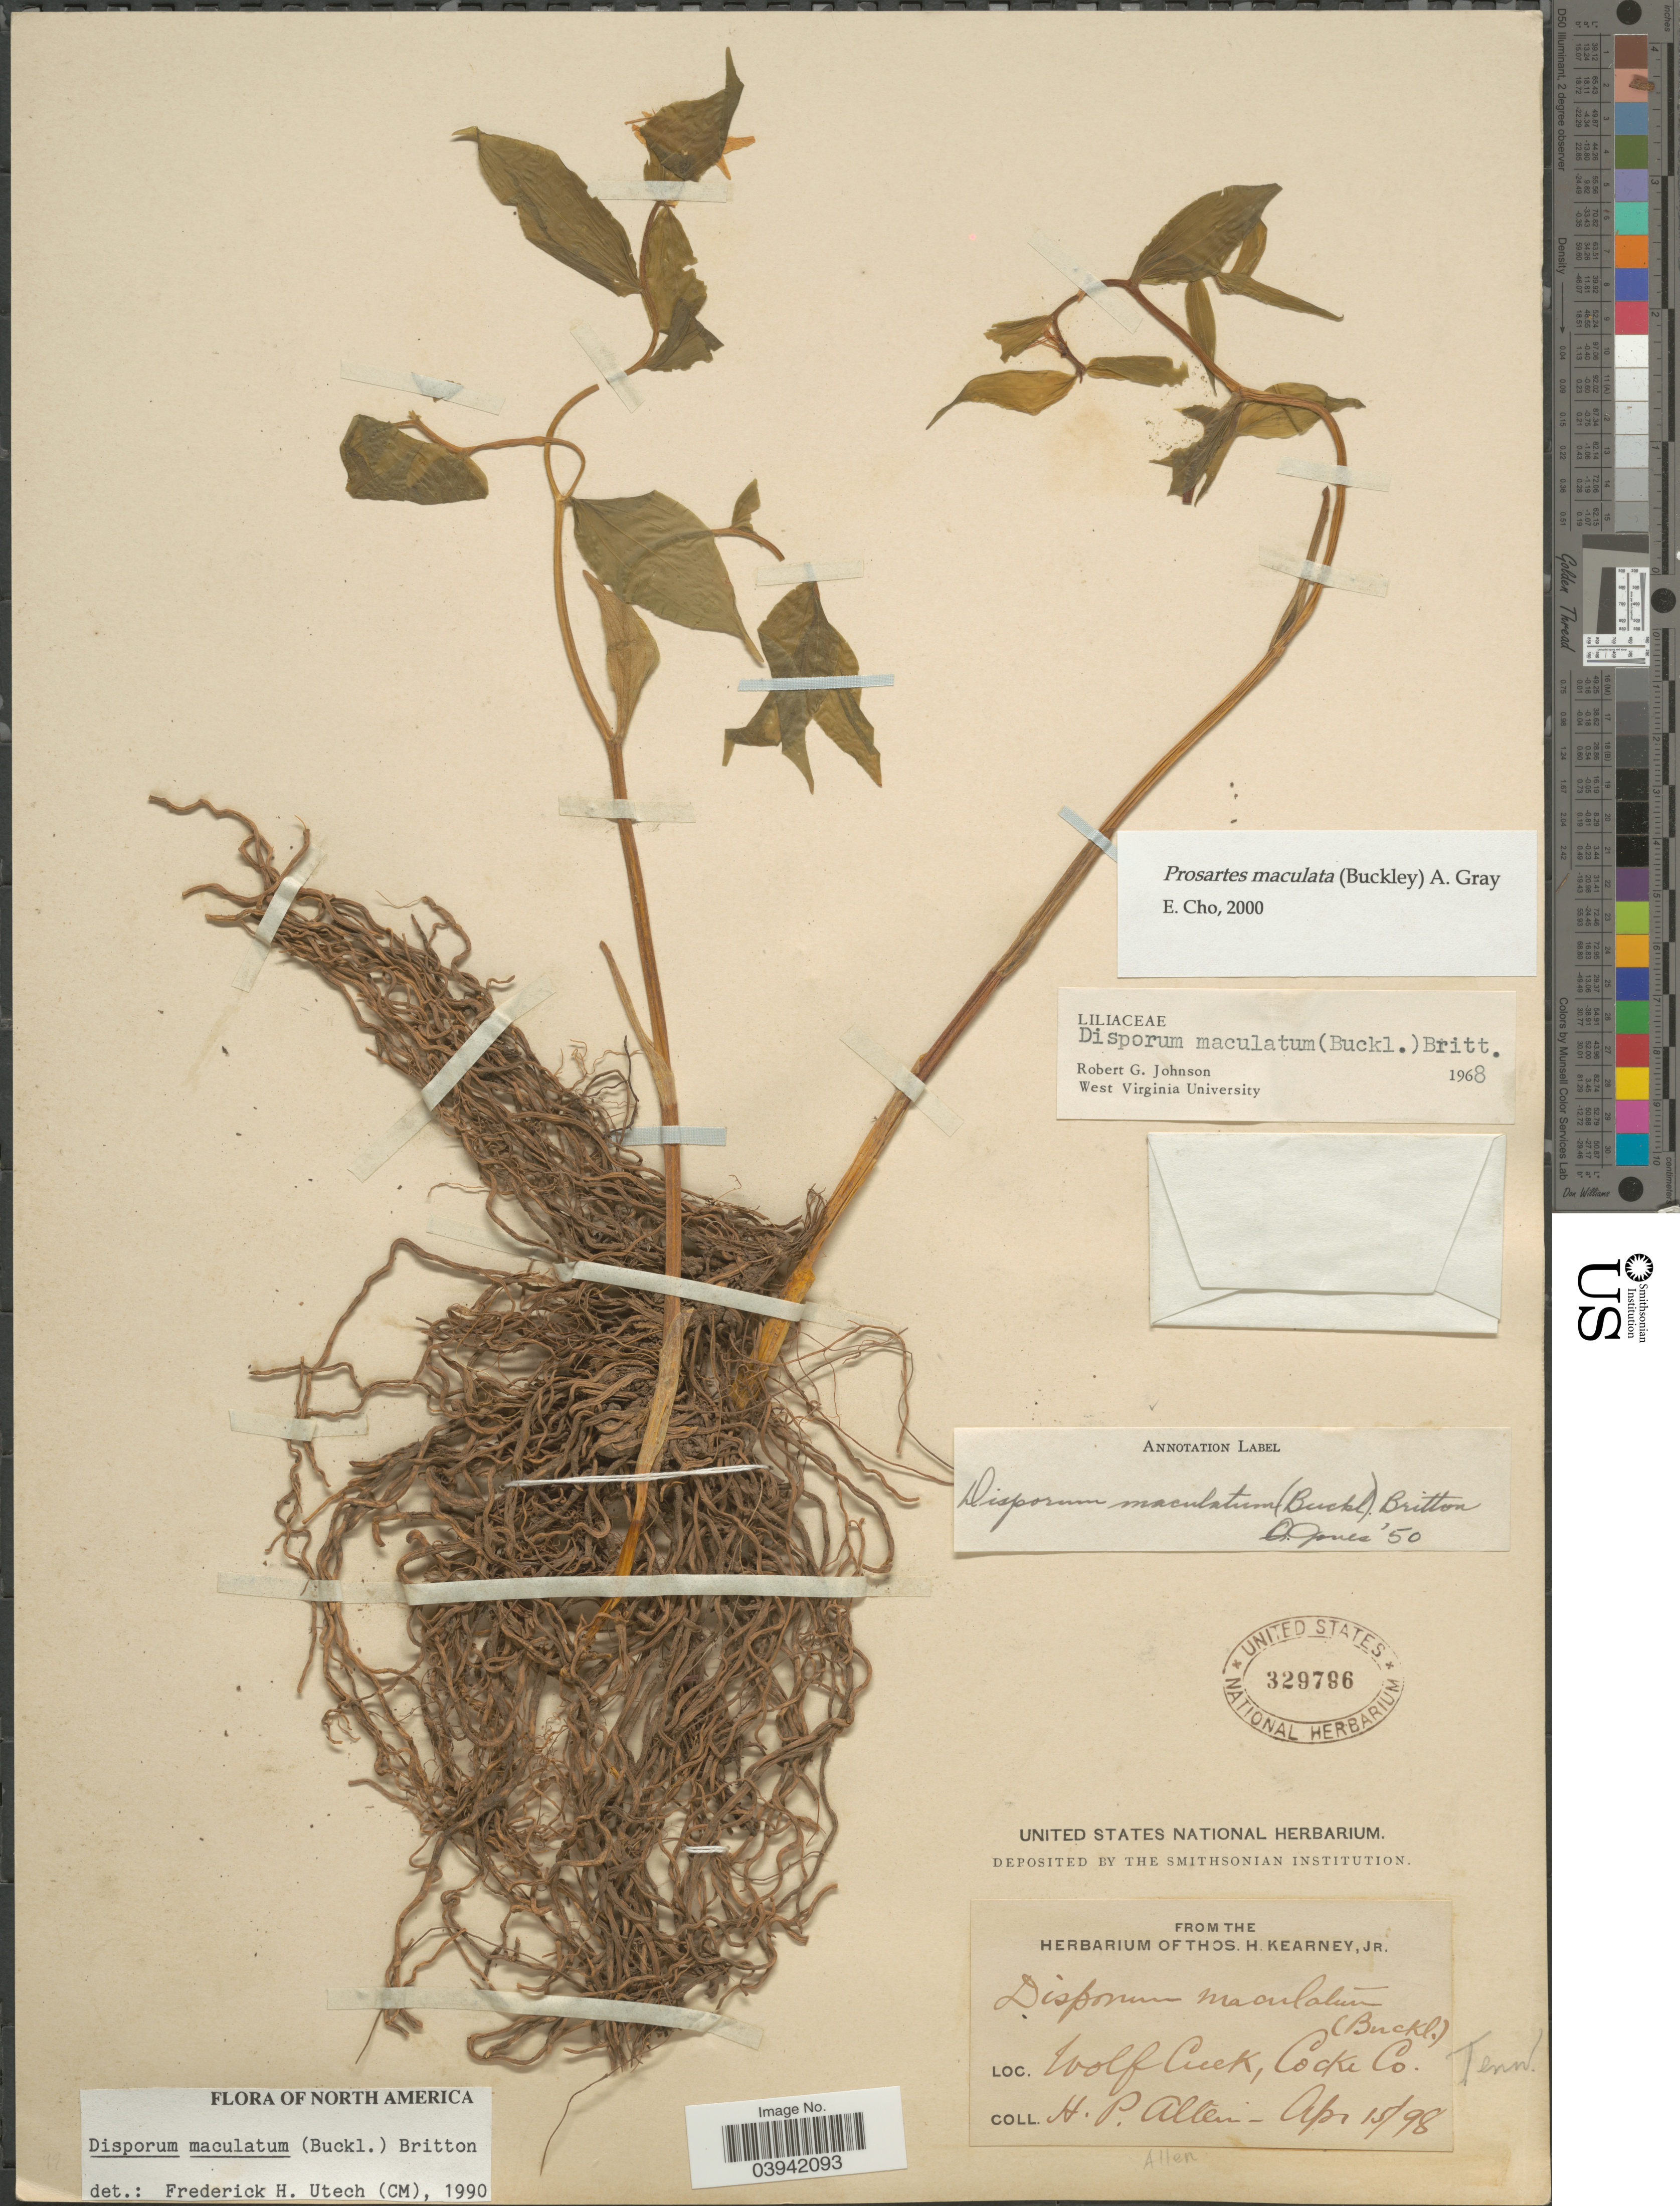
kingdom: Plantae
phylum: Tracheophyta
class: Liliopsida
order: Liliales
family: Liliaceae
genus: Prosartes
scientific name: Prosartes maculata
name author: (Buckley) A. Gray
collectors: H. P. Allen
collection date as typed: Transcribed d/m/y: 15/4/98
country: United States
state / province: Tennessee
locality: Wolf Creek, Cocke Co.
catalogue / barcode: US 329796